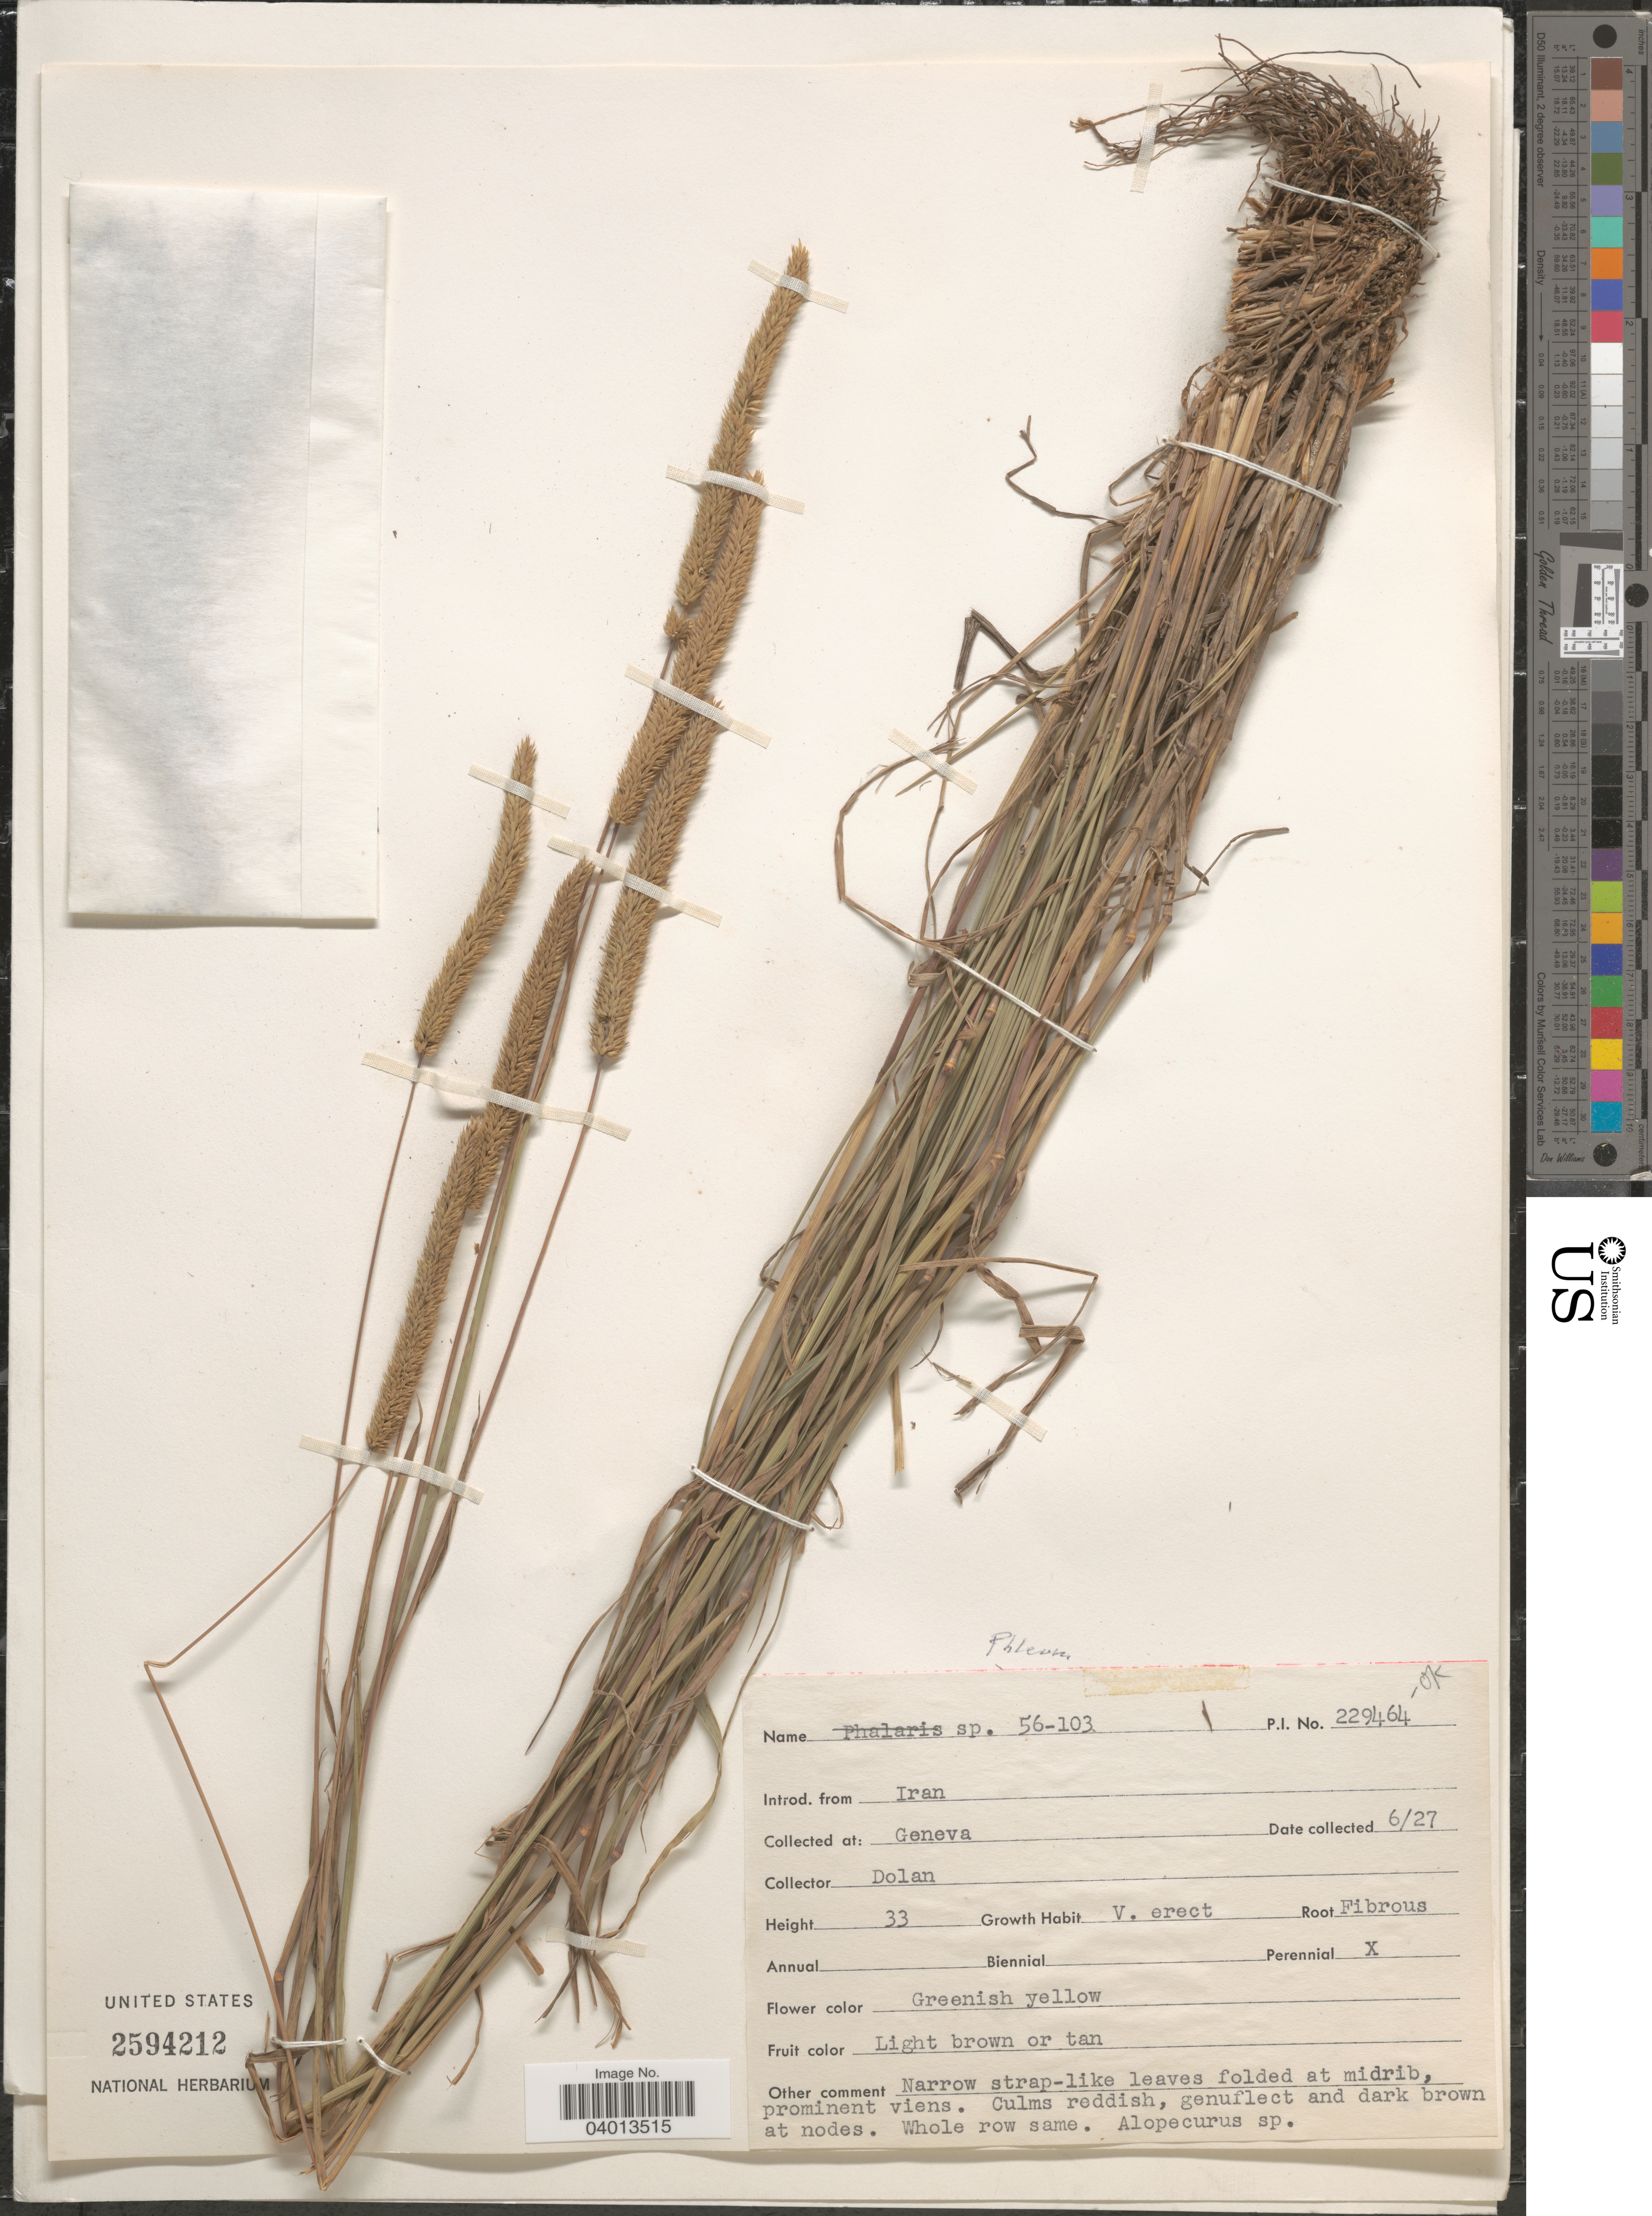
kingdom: Plantae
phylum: Tracheophyta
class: Liliopsida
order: Poales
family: Poaceae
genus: Phalaris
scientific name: Phalaris sp.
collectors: Dolan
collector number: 229464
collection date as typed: Transcribed d/m/y: /6/27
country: Switzerland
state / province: Genève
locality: At Geneva.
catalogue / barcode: US 2594212